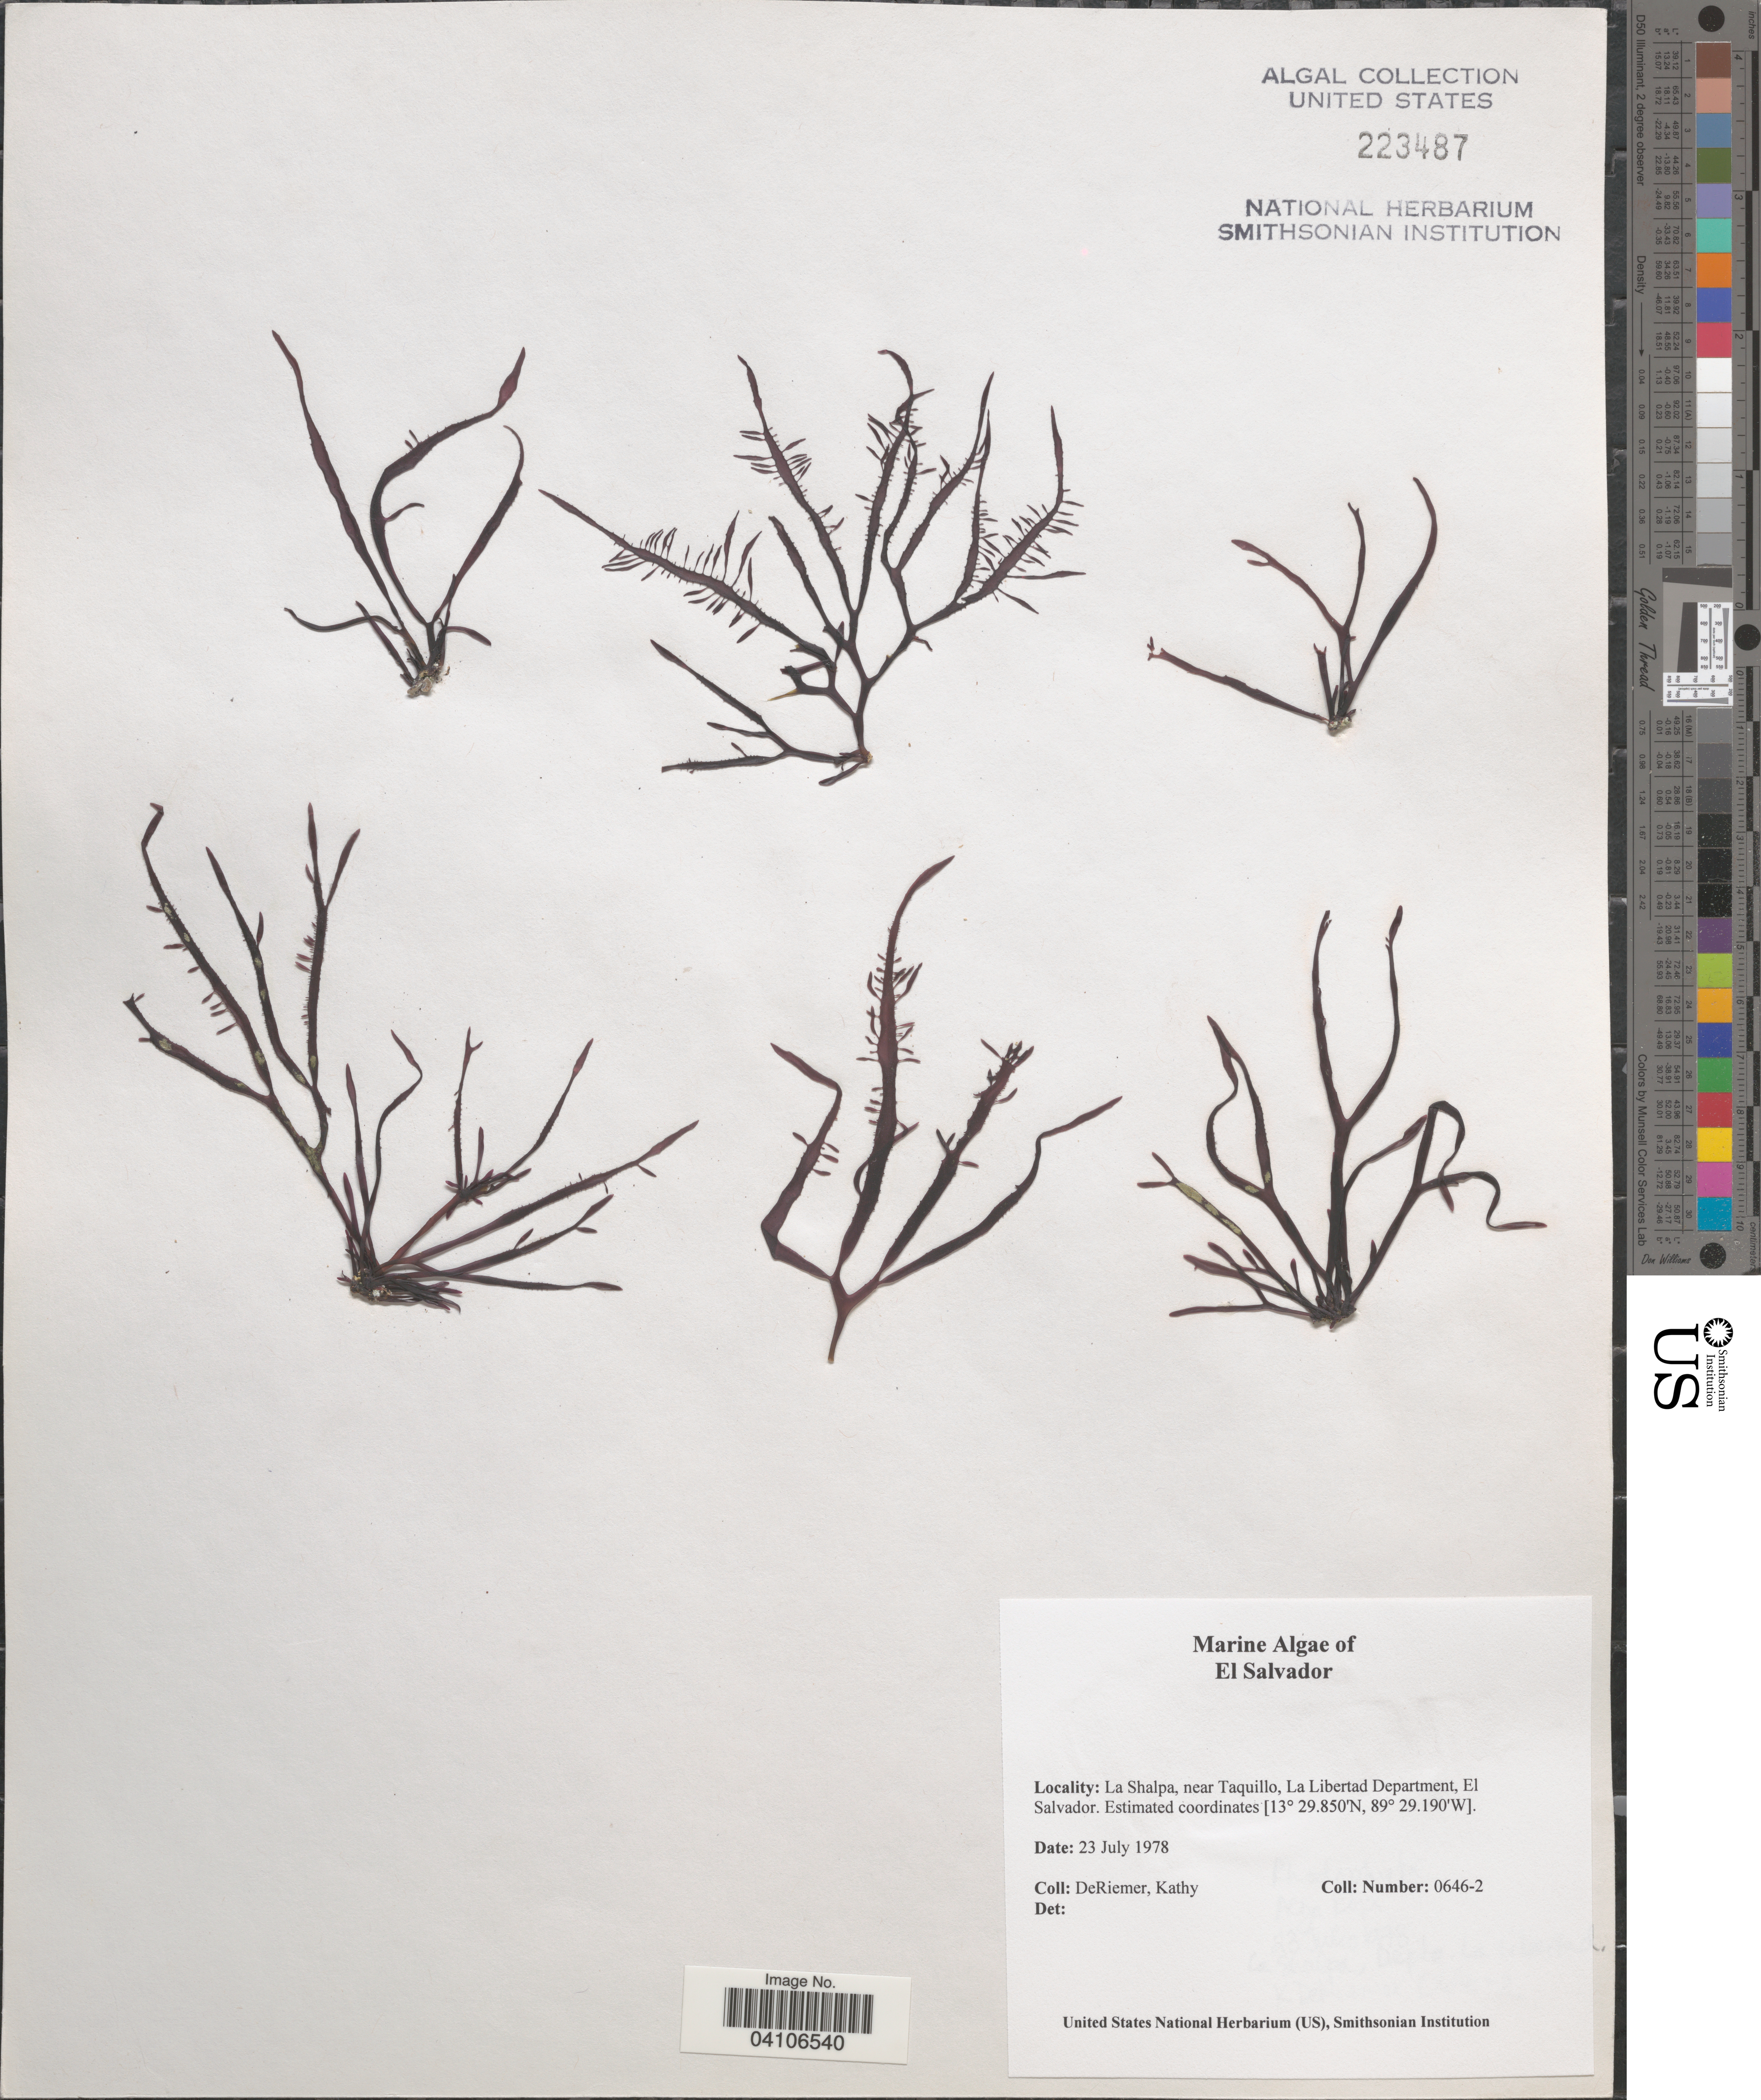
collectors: K. DeRiemer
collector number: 0646-2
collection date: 1978-07-23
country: El Salvador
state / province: La Libertad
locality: La Shalpa, near Taquillo, La Libertad Department.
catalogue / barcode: US 223487